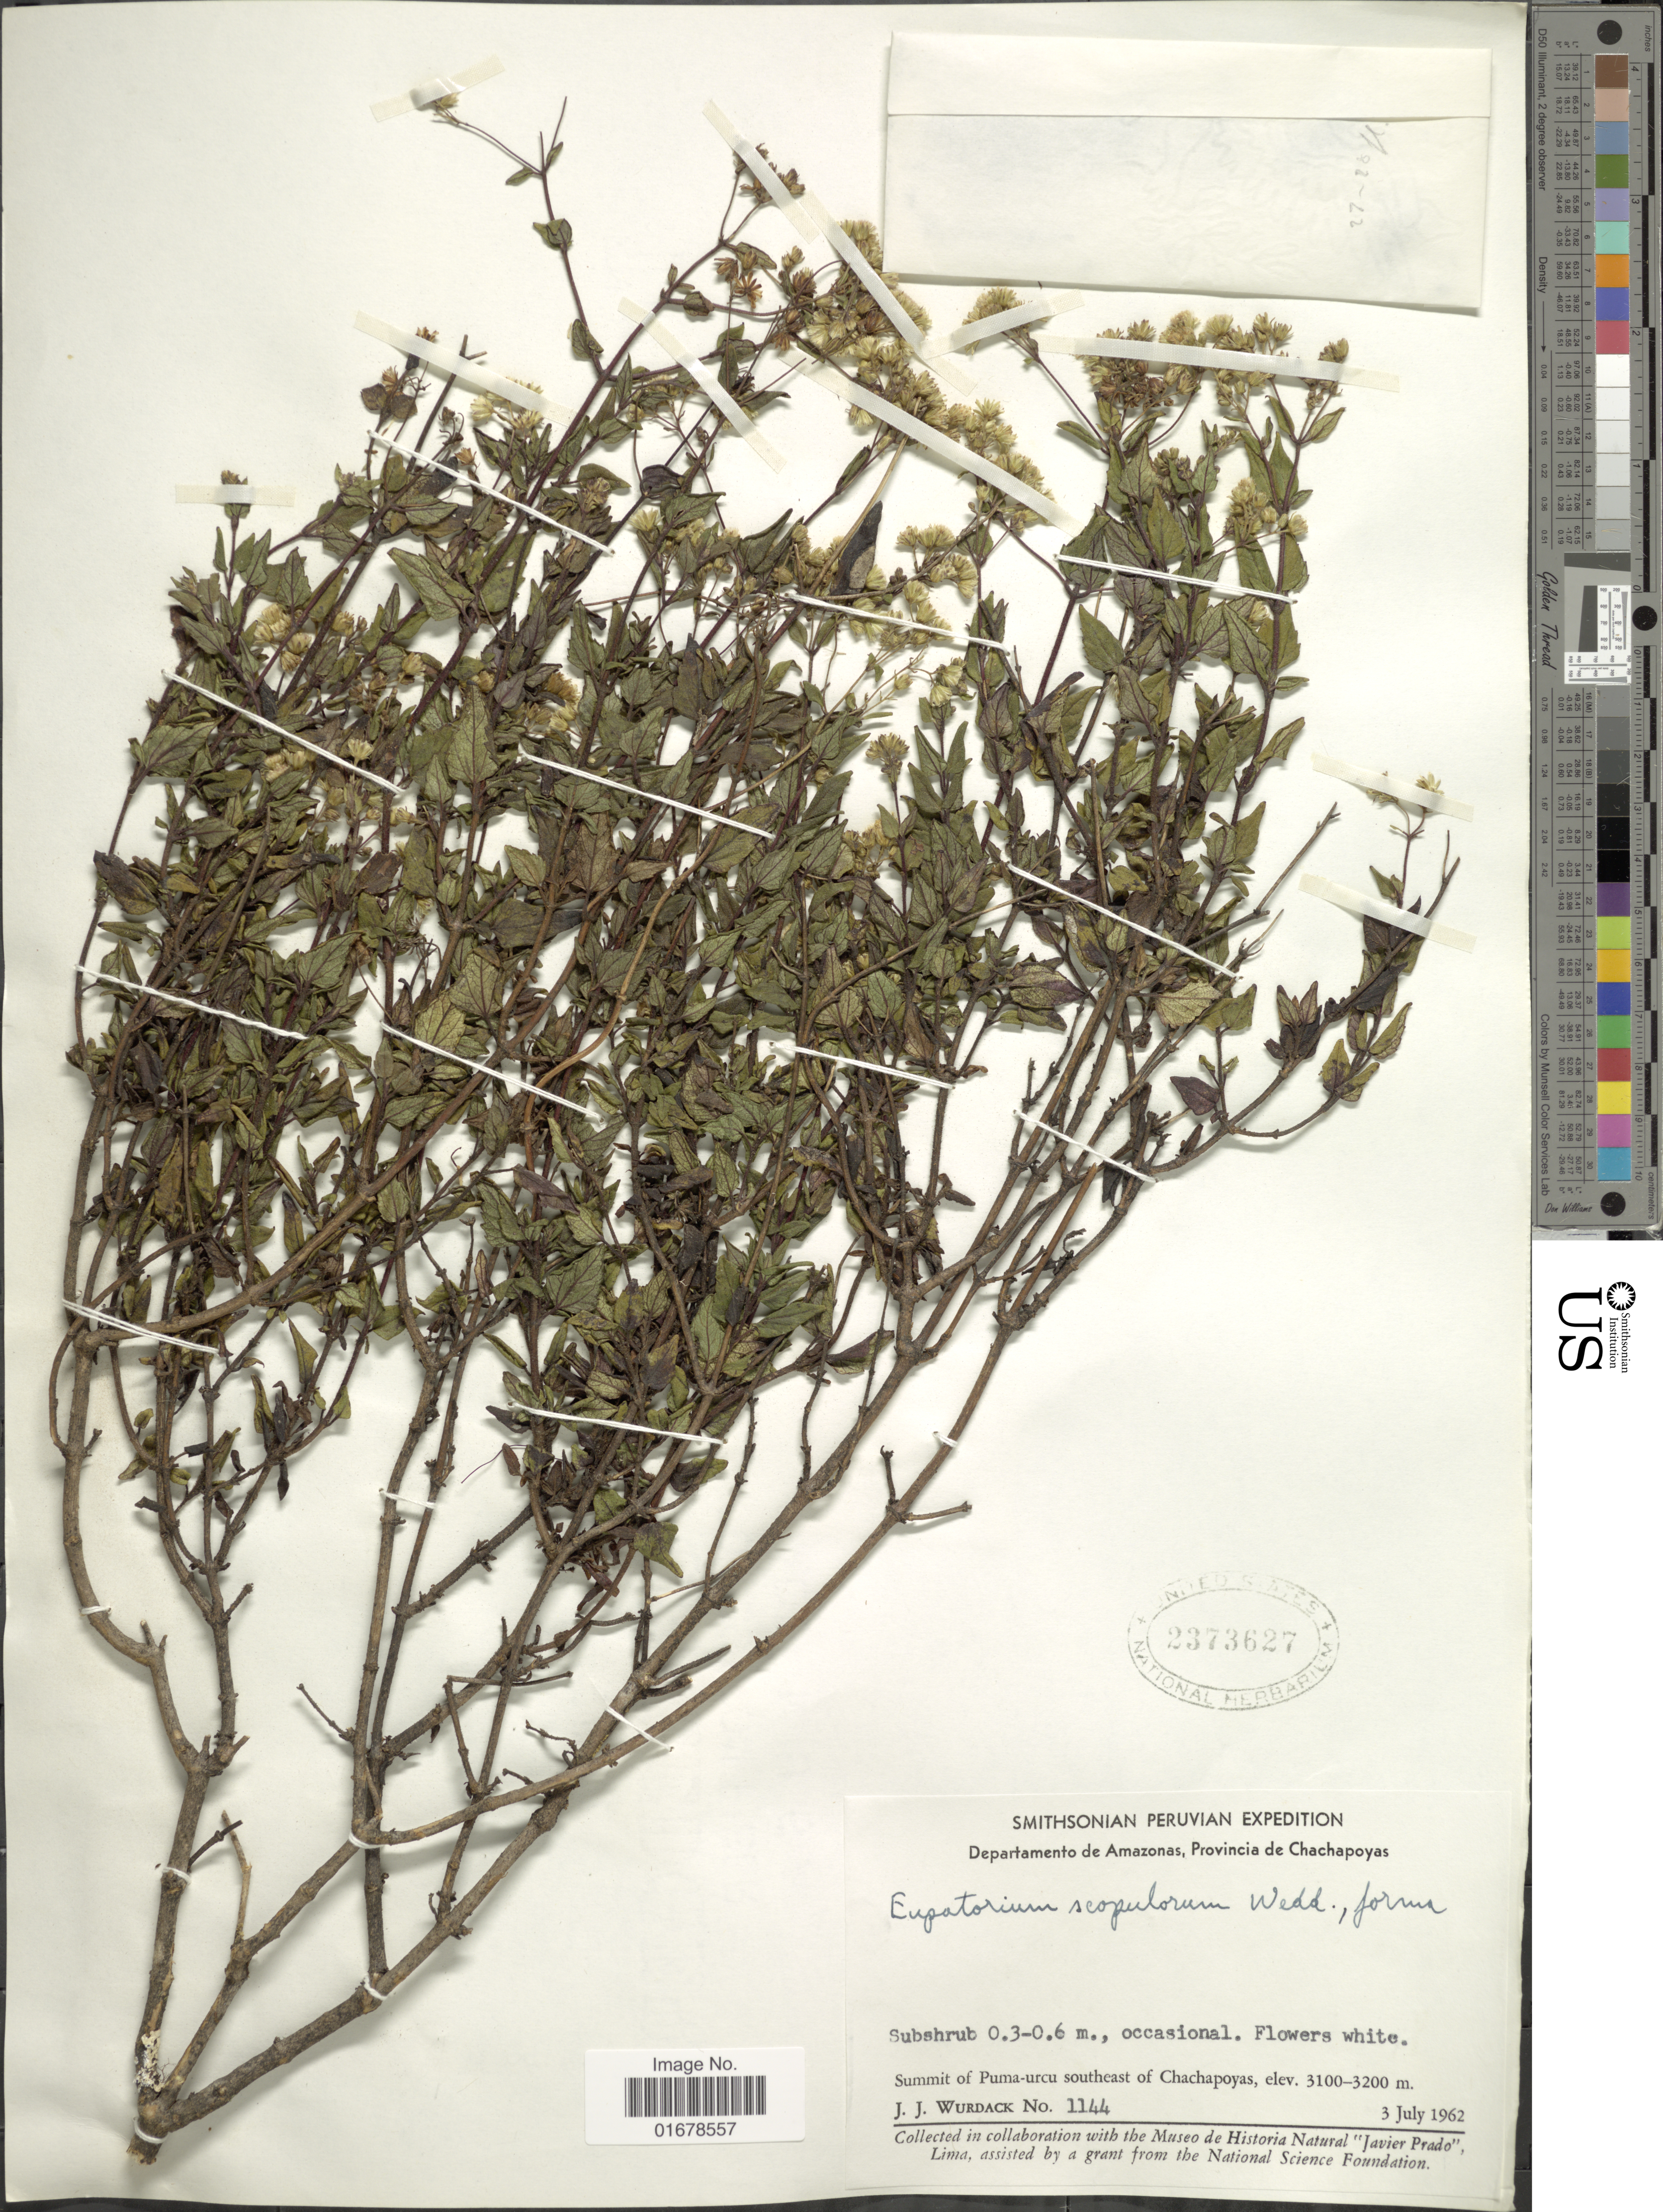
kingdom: Plantae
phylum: Tracheophyta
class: Magnoliopsida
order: Asterales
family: Asteraceae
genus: Ageratina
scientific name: Ageratina sp.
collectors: J. J. Wurdack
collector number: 1144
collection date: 1962-07-03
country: Peru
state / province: Amazonas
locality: Departamento de Amazonas, Provincia de Chachapoyas, Summit of Puma-urcu southeast of Chachapoyas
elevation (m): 3100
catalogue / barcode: US 2373627